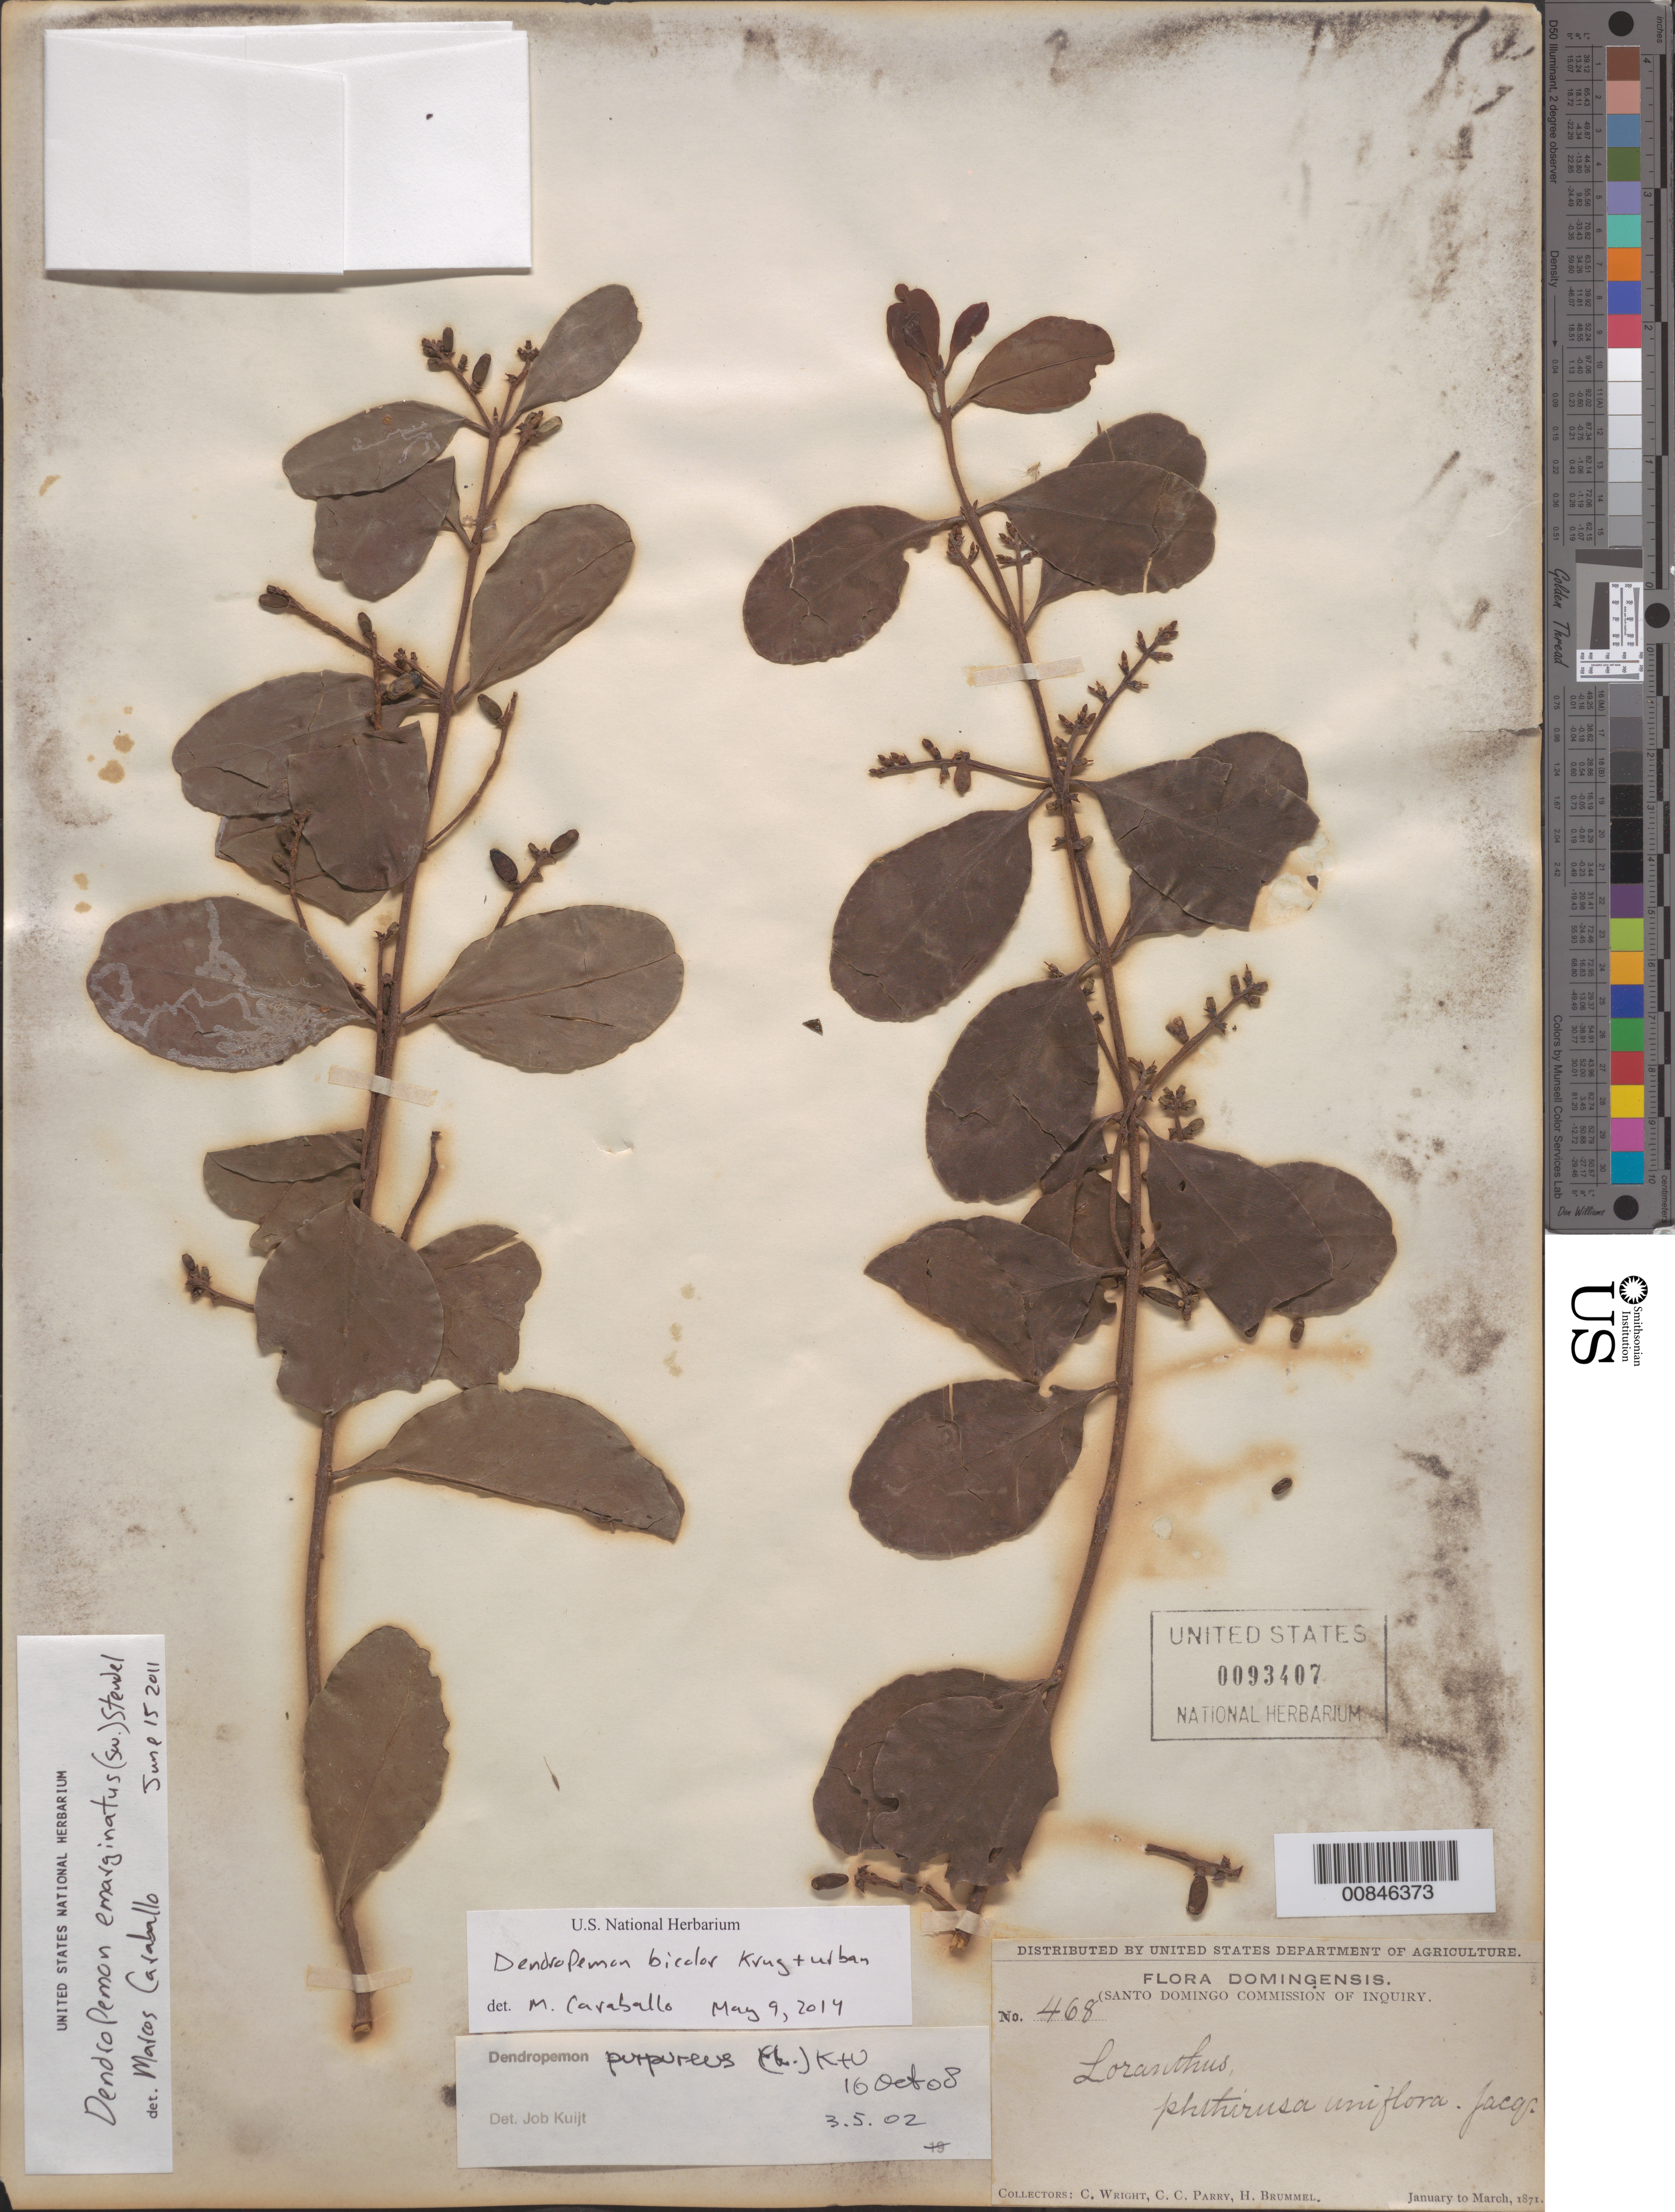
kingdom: Plantae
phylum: Tracheophyta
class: Magnoliopsida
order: Santalales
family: Loranthaceae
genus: Dendropemon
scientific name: Dendropemon bicolor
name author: Krug & Urb.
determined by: Caraballo-Ortiz, Marcos A., (MISS), University of Mississippi (UNITED STATES)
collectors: C. Wright, C. C. Parry & H. Brummel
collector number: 468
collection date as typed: Jan 1871 to -- Mar 1871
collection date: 1871-01/1871-03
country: Dominican Republic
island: Hispaniola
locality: Dominican Republic.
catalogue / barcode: US 93407